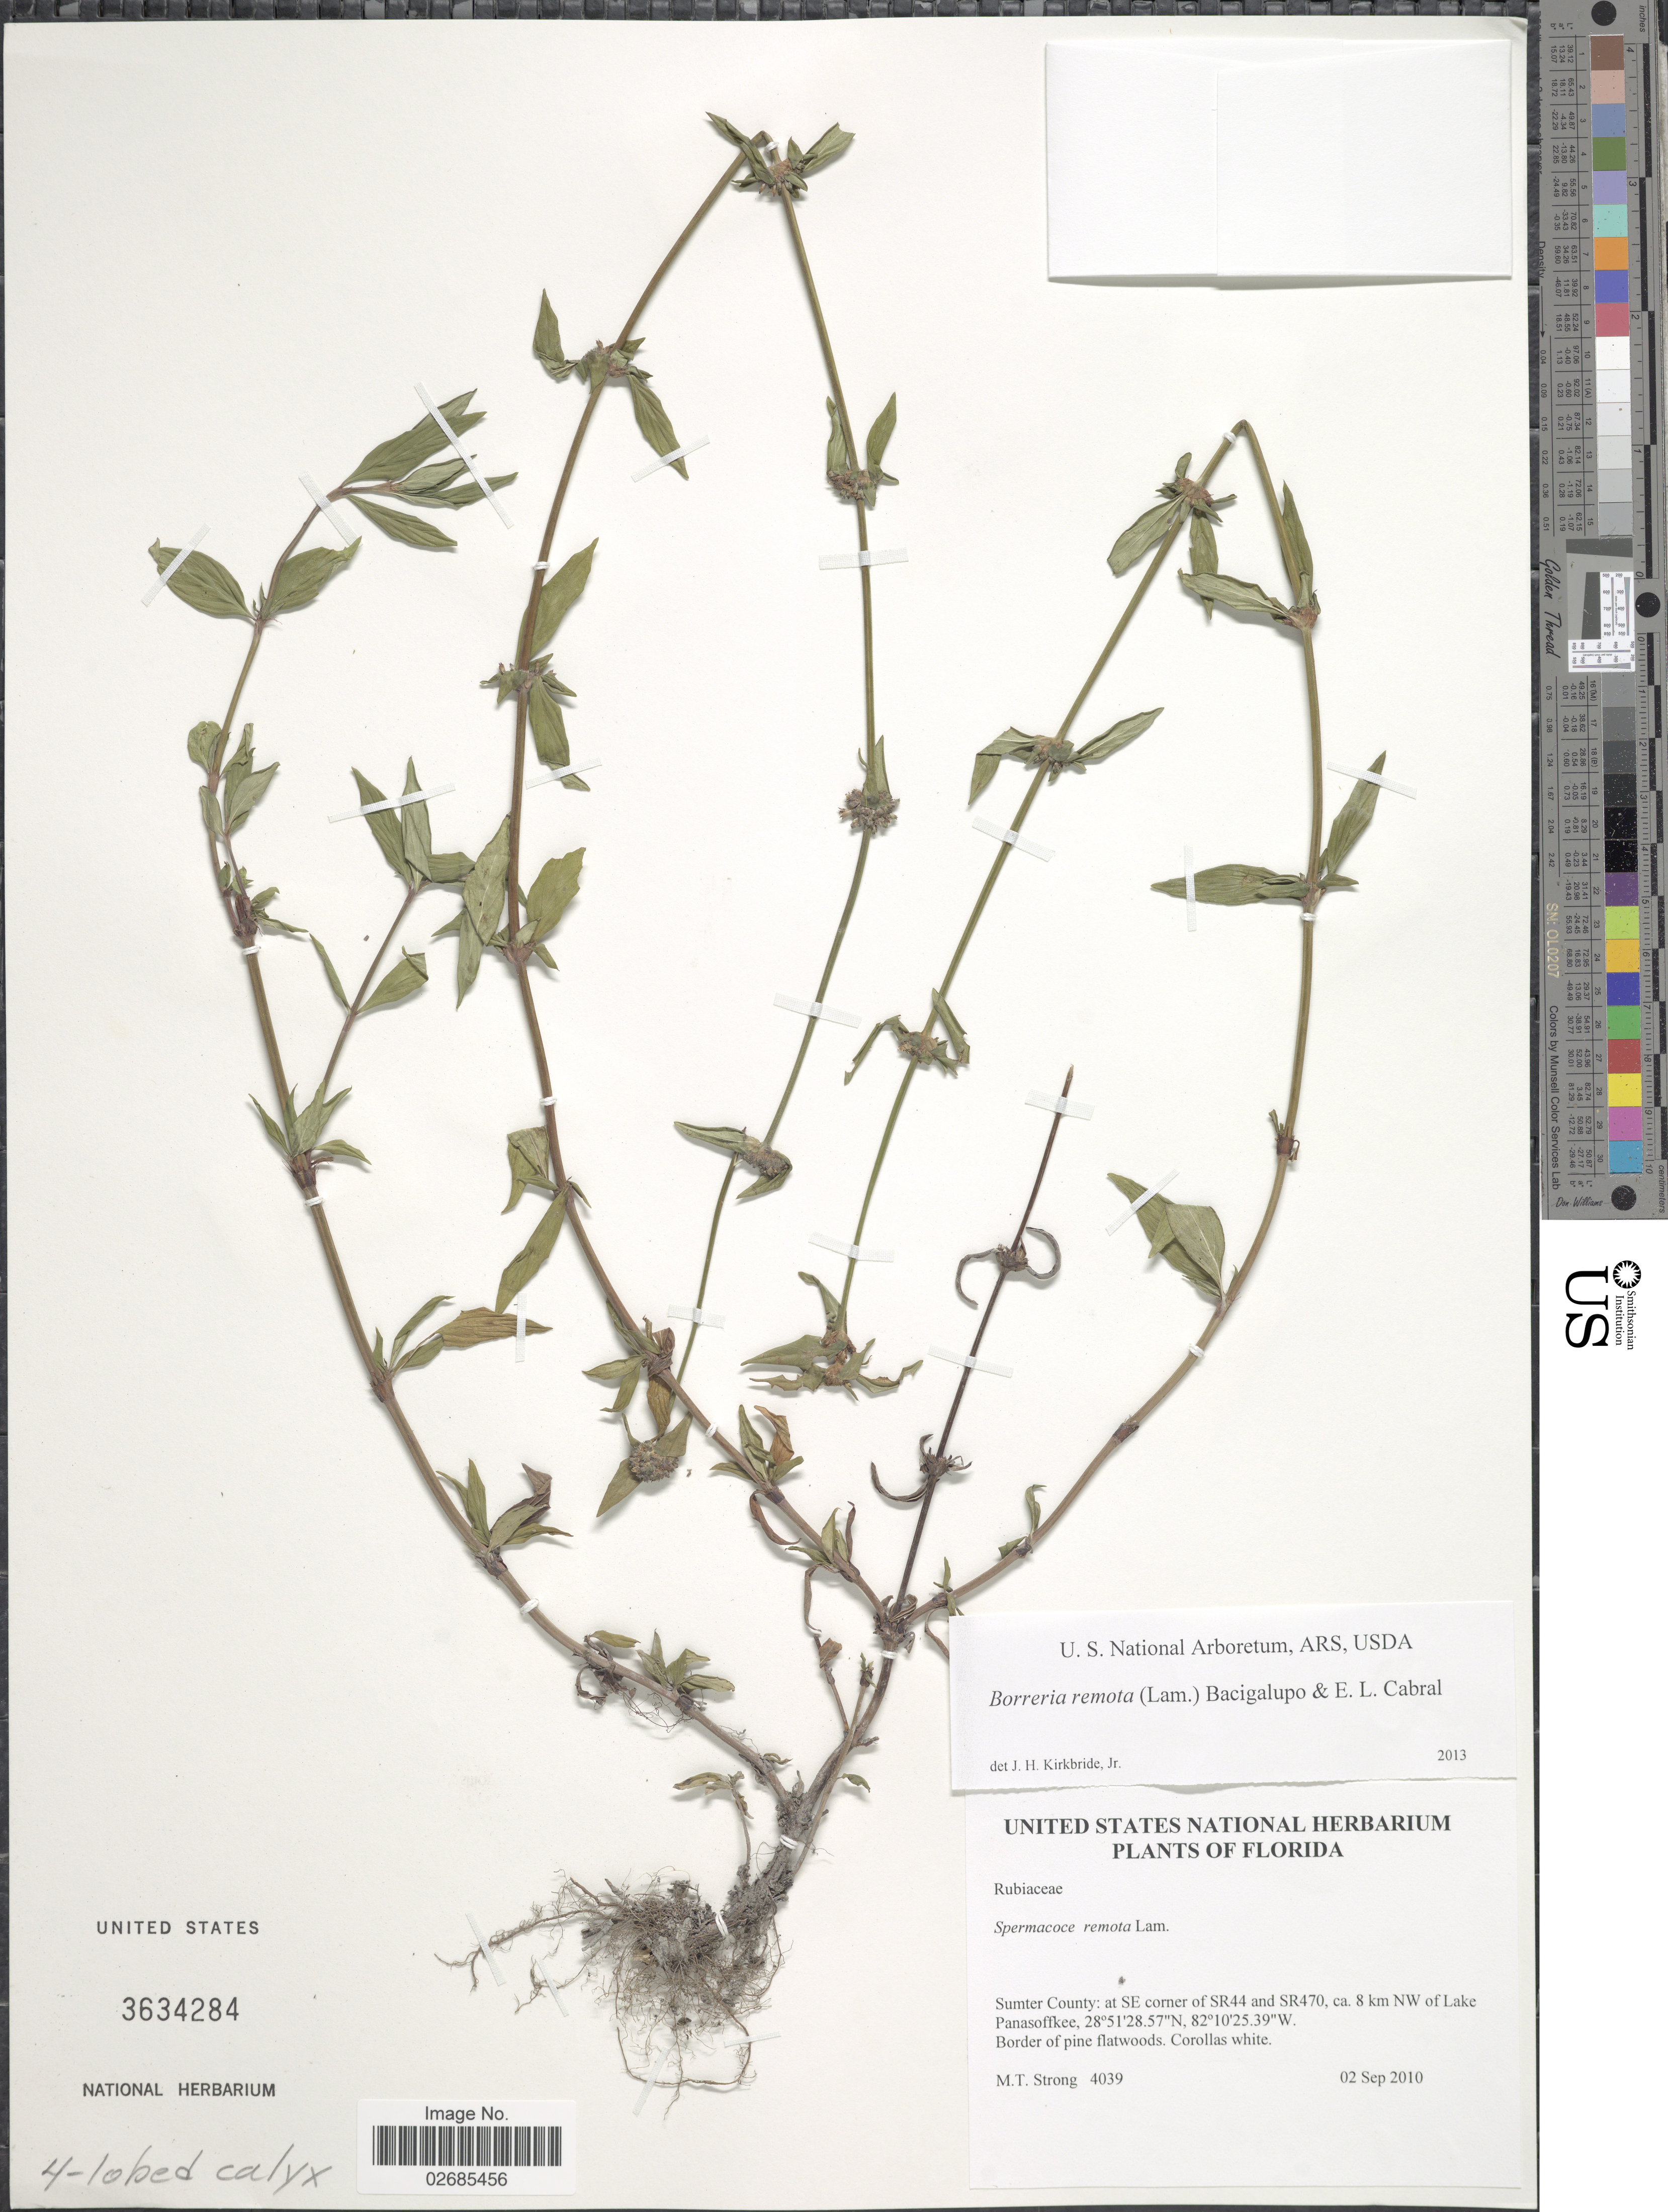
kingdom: Plantae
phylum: Tracheophyta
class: Magnoliopsida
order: Gentianales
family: Rubiaceae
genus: Borreria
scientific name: Borreria remota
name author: (Lam.) Bacigalupo & E.L. Cabral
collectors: M. T. Strong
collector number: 4039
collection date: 2010-09-02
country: United States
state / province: Florida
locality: Sumter County: at SE corner of SR44 and SR470, ca. 8 km NW of Lake Panasoffkee.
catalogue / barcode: US 3634284